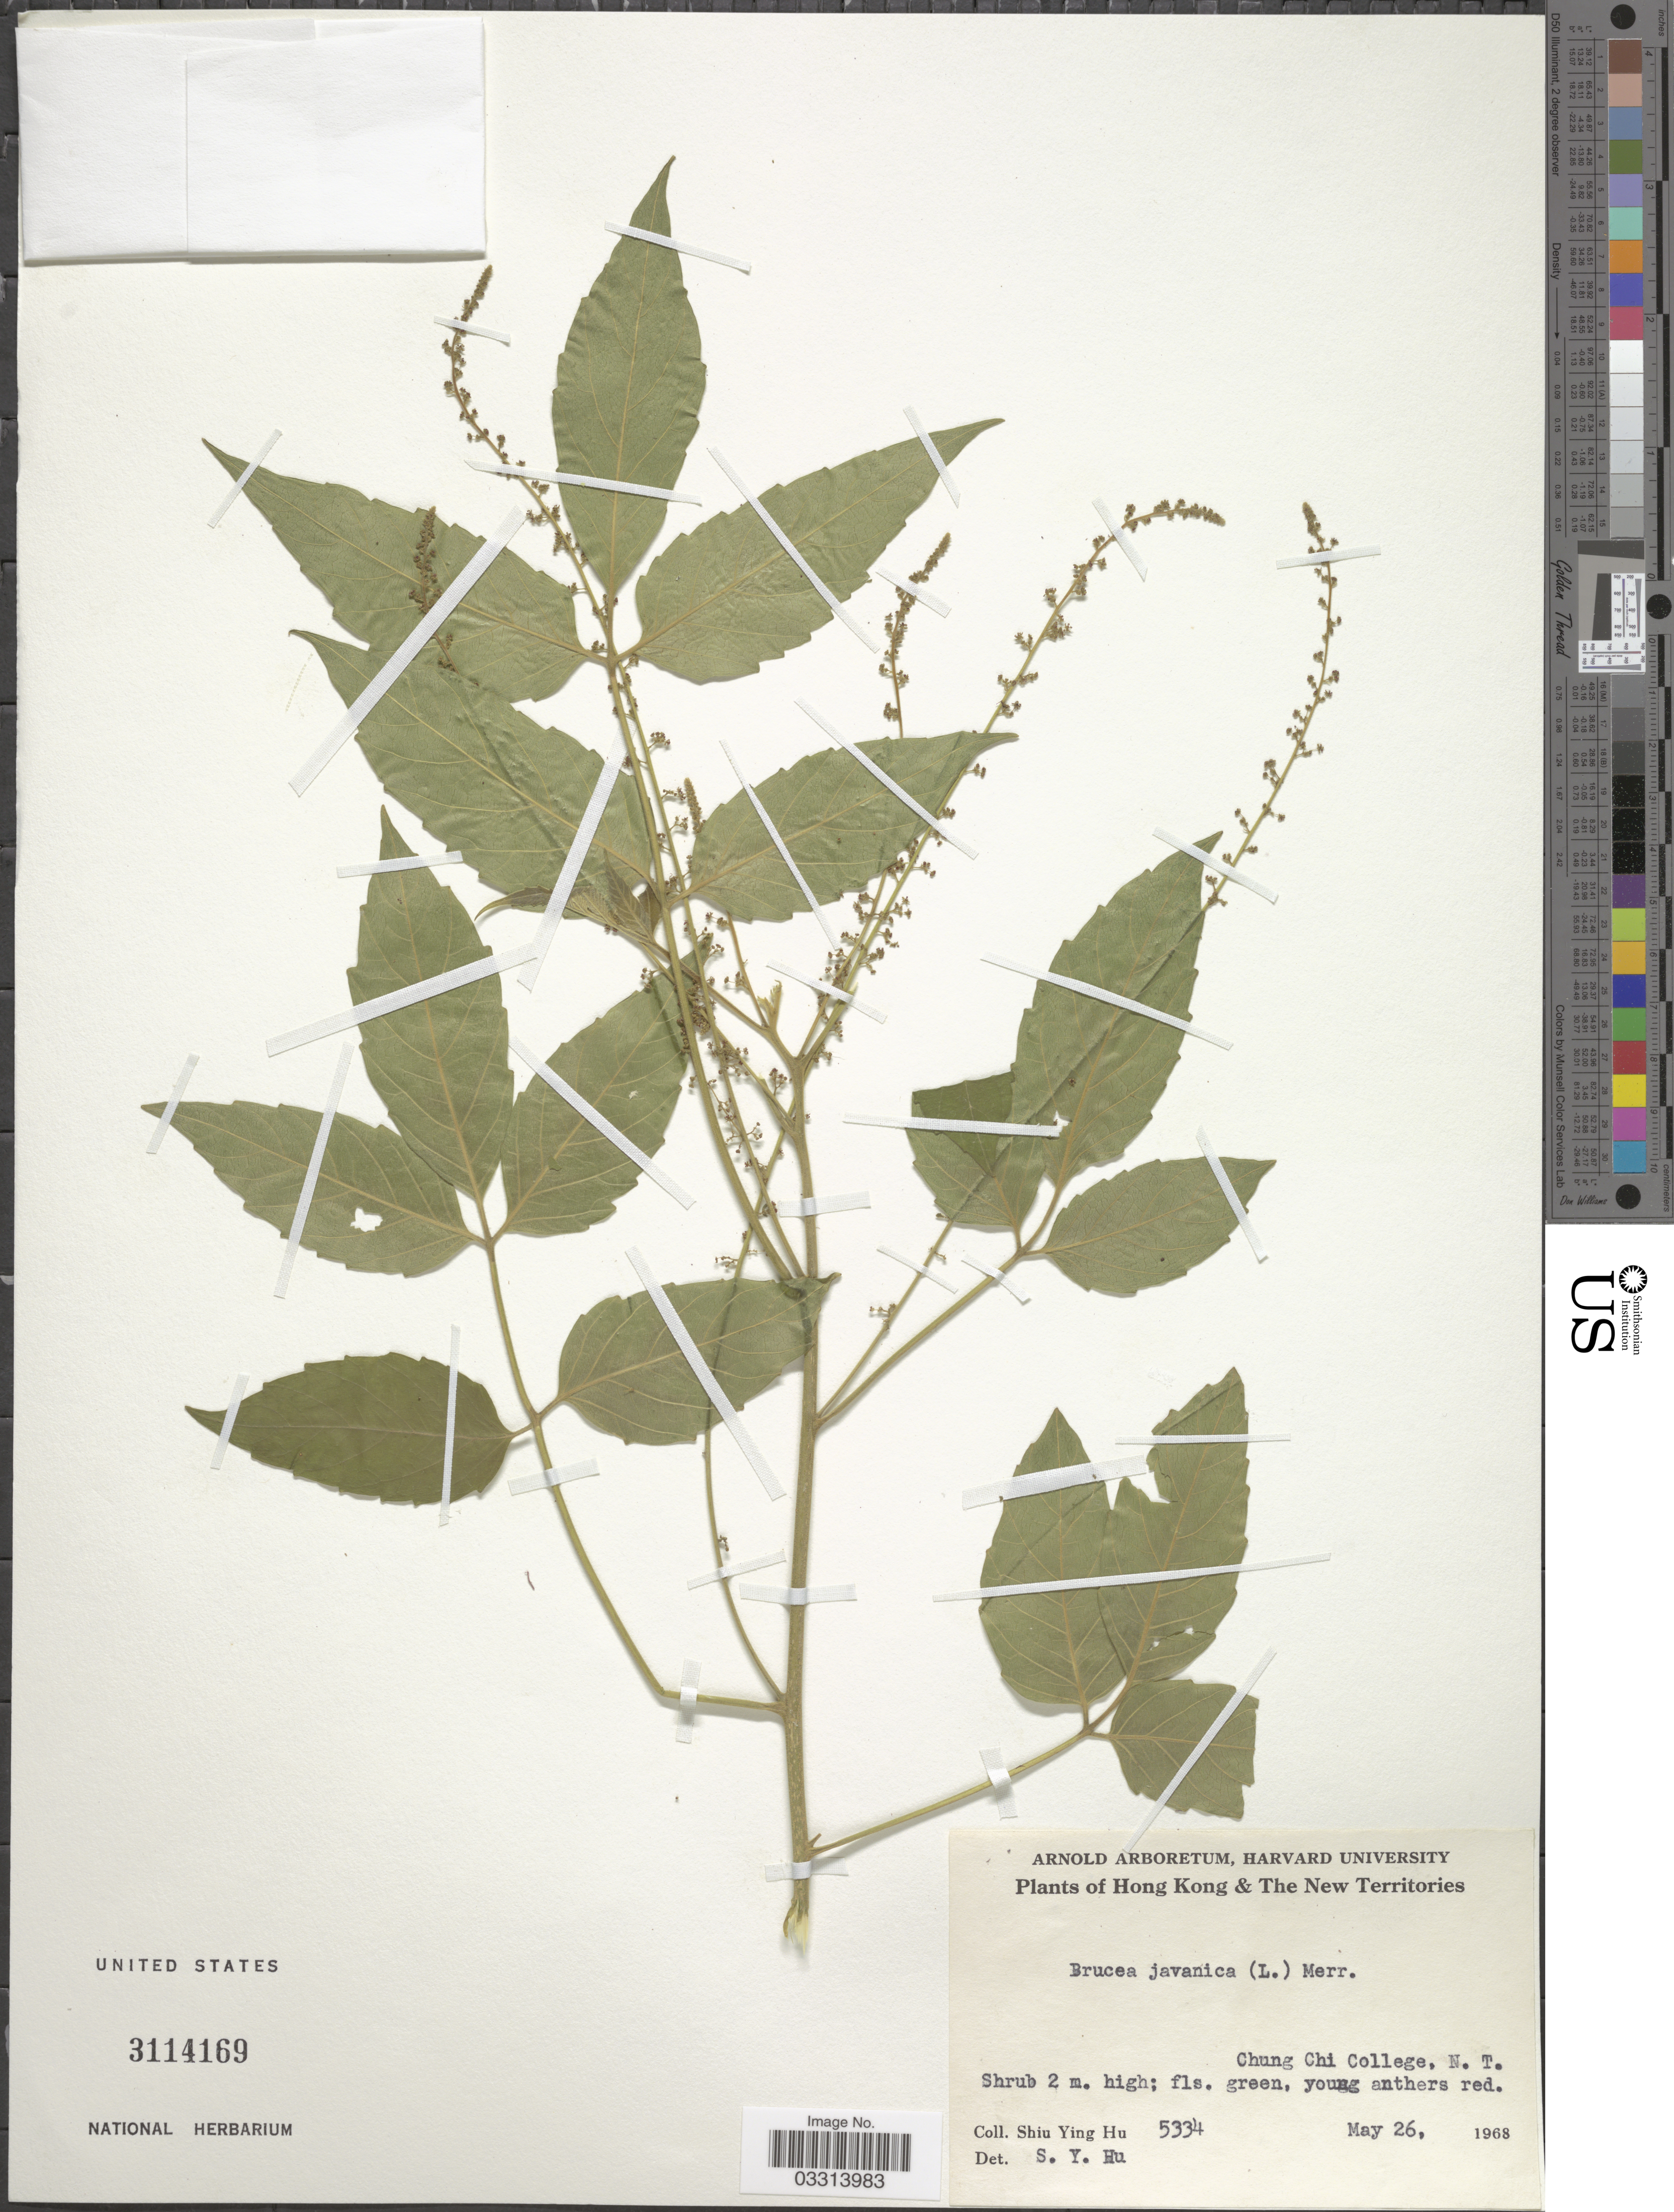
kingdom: Plantae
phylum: Tracheophyta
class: Magnoliopsida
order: Sapindales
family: Simaroubaceae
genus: Brucea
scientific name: Brucea javanica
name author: (L.) Merr.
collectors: S. Y. Hu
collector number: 5334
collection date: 1968-05-26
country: China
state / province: Hong Kong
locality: Hong Kong & The New Territories. Chung Chi College.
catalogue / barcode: US 3114169